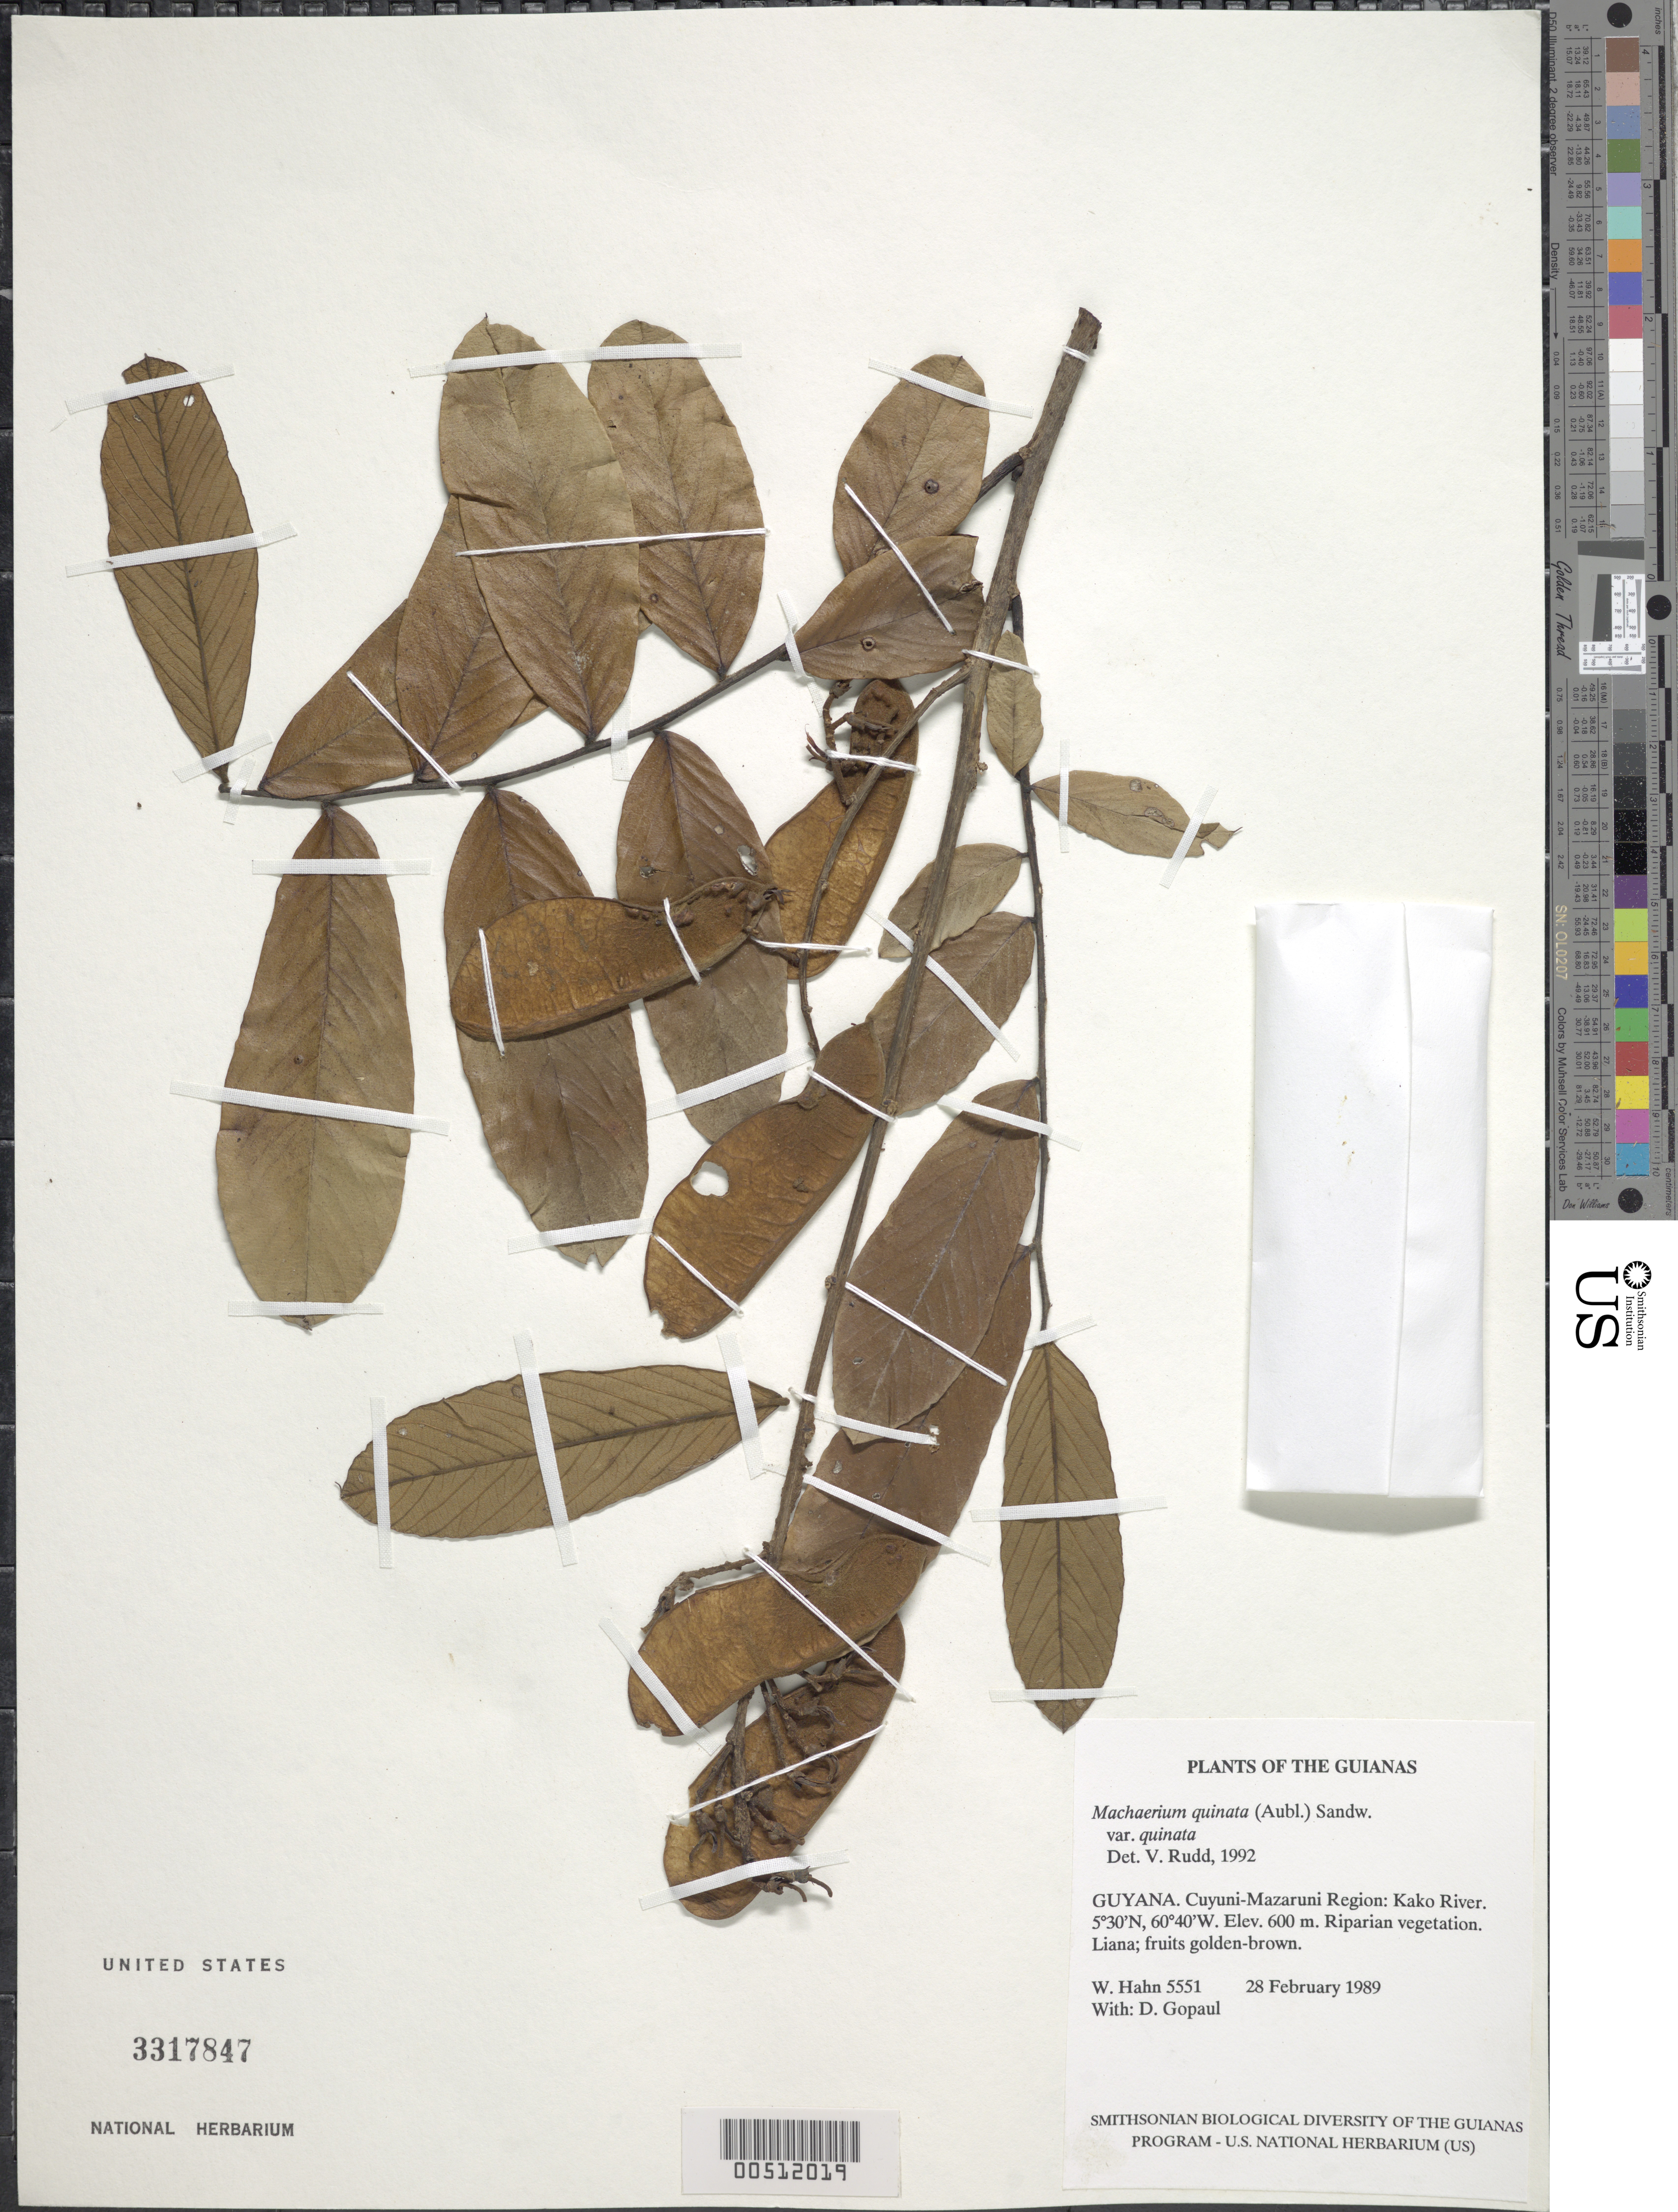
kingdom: Plantae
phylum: Tracheophyta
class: Magnoliopsida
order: Fabales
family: Fabaceae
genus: Machaerium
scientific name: Machaerium quinatum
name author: (Aubl.) Sandwith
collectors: W. Hahn & D. Gopaul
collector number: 5551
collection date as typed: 28 February 1989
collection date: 1989-02-28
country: Guyana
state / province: Cuyuni-Mazaruni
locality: Kako River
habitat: Riparian vegetation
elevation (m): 600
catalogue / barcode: US 3317847